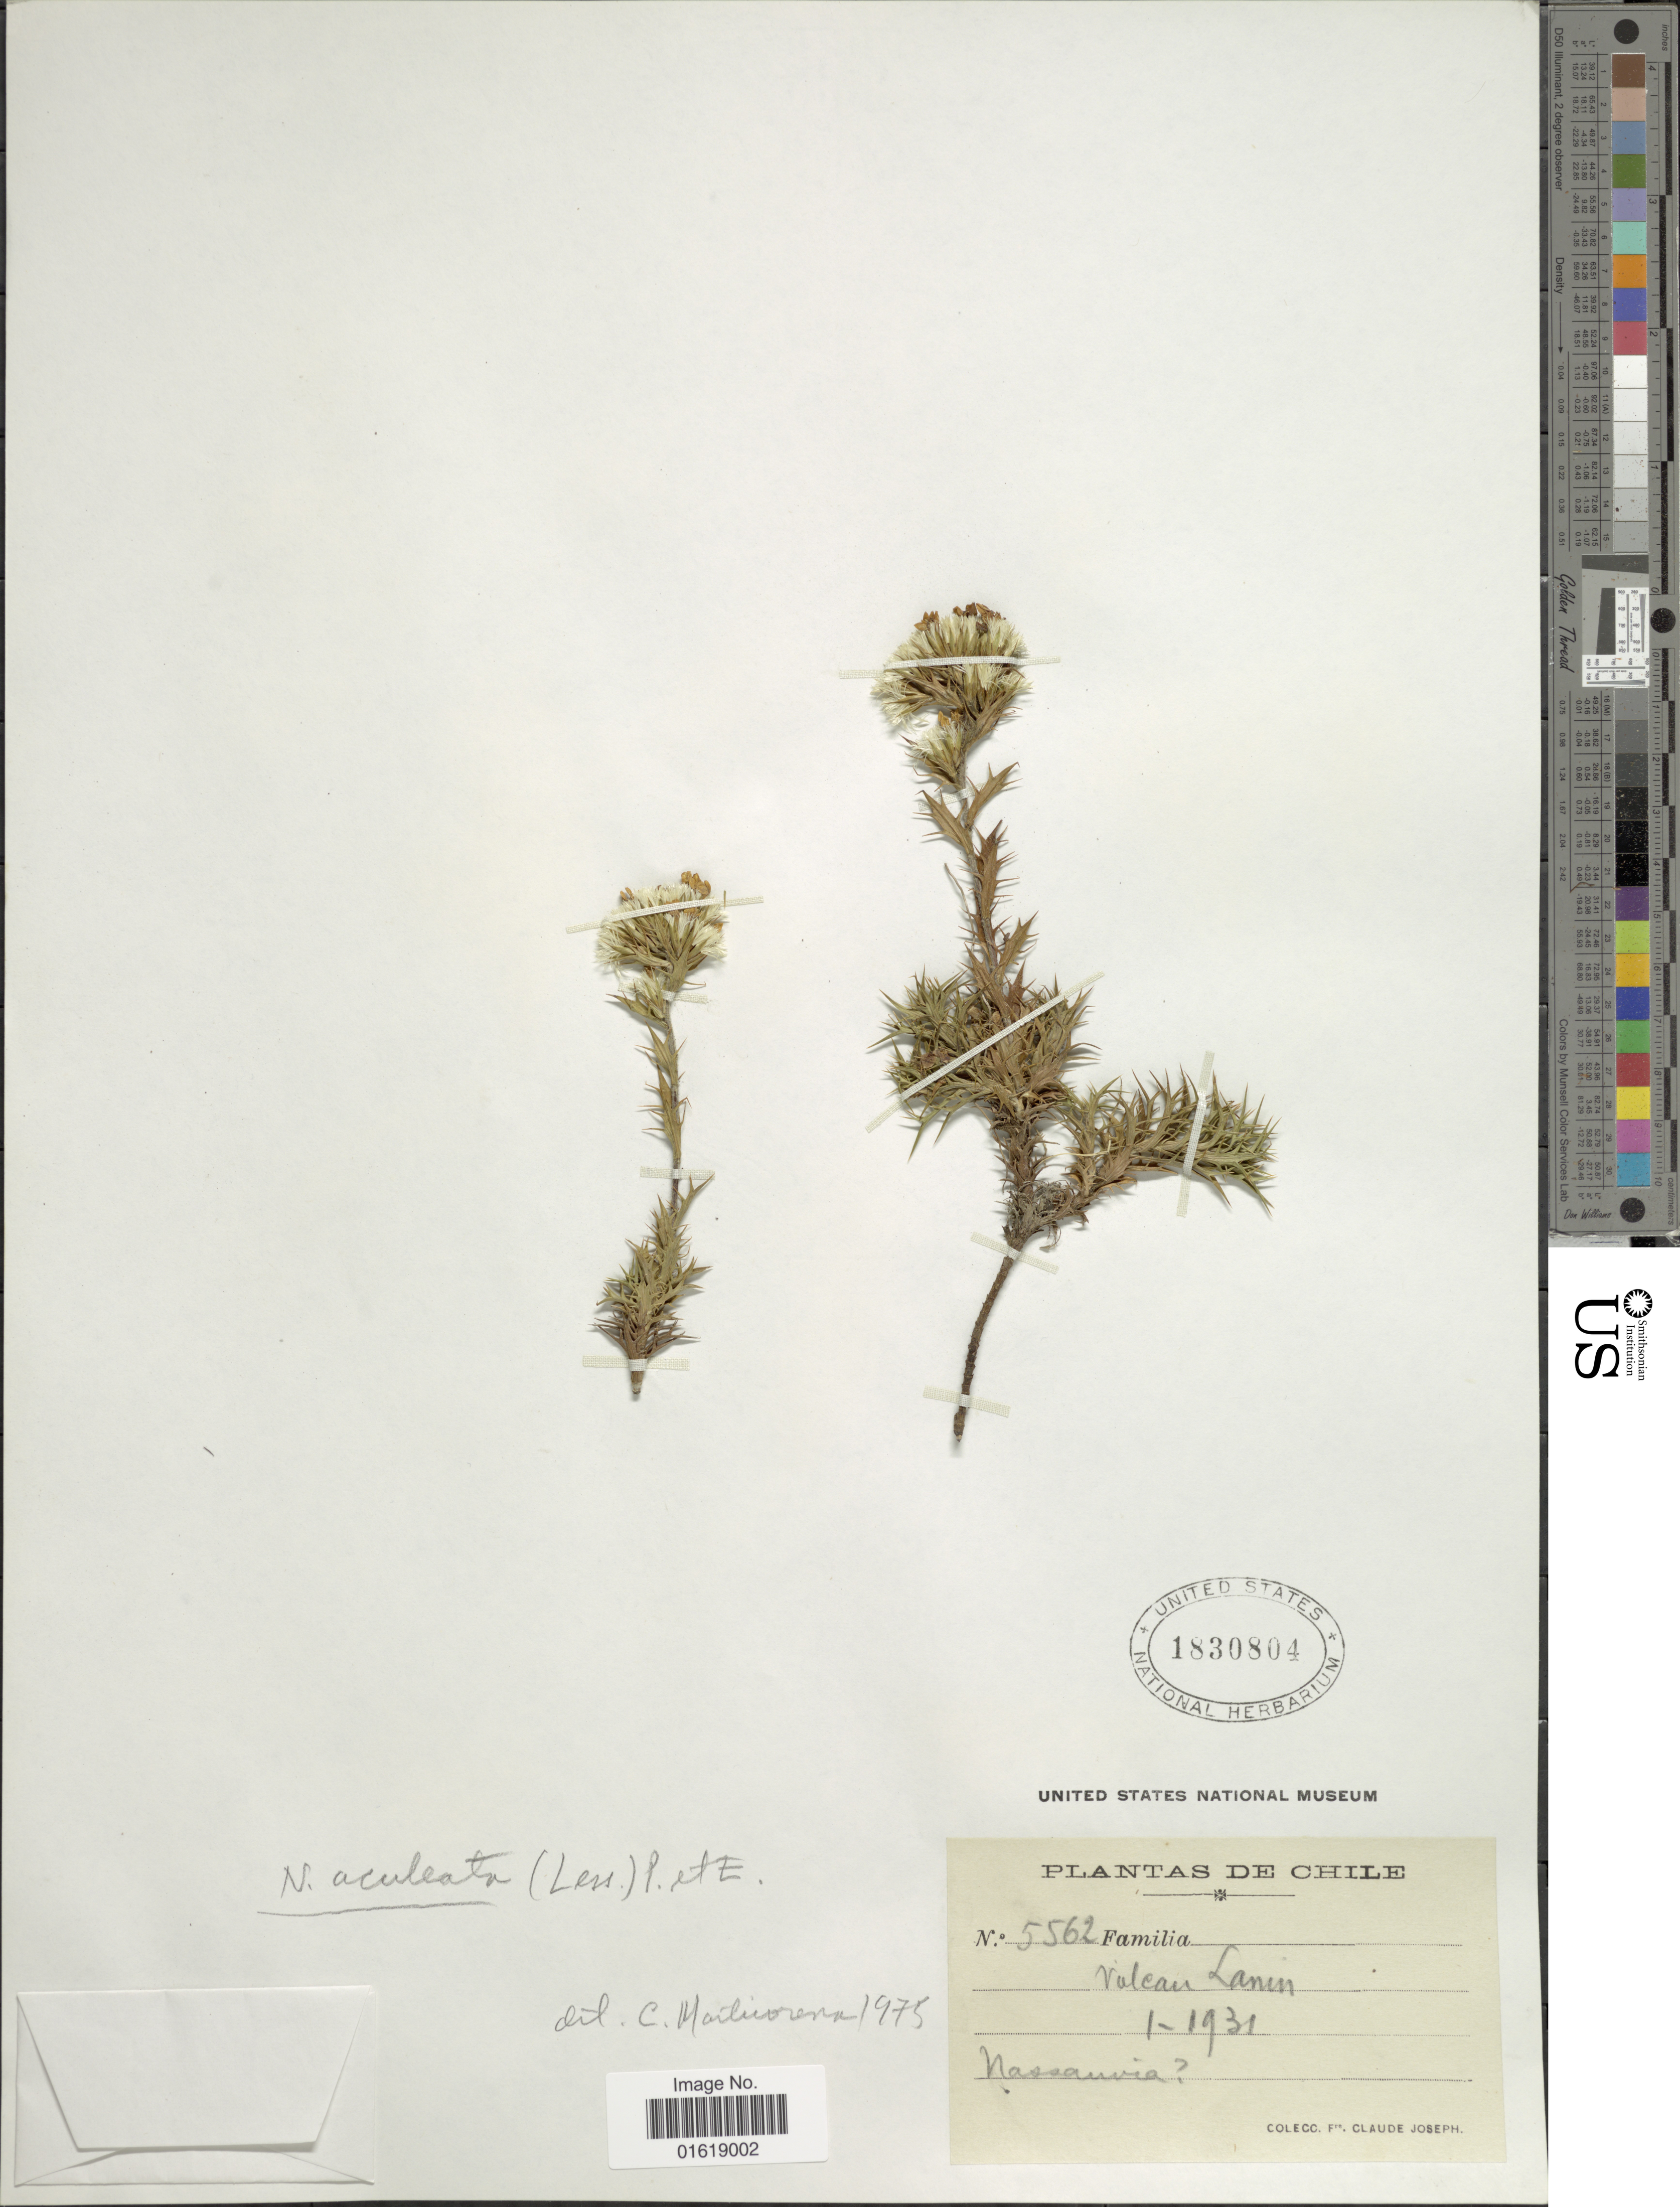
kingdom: Plantae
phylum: Tracheophyta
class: Magnoliopsida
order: Asterales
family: Asteraceae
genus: Nassauvia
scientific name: Nassauvia aculeata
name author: (Less.) Poepp. & Endl.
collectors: Bro. Claude-Joseph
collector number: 5562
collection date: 1931-01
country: Chile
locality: Volcan Lanin.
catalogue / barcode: US 1830804